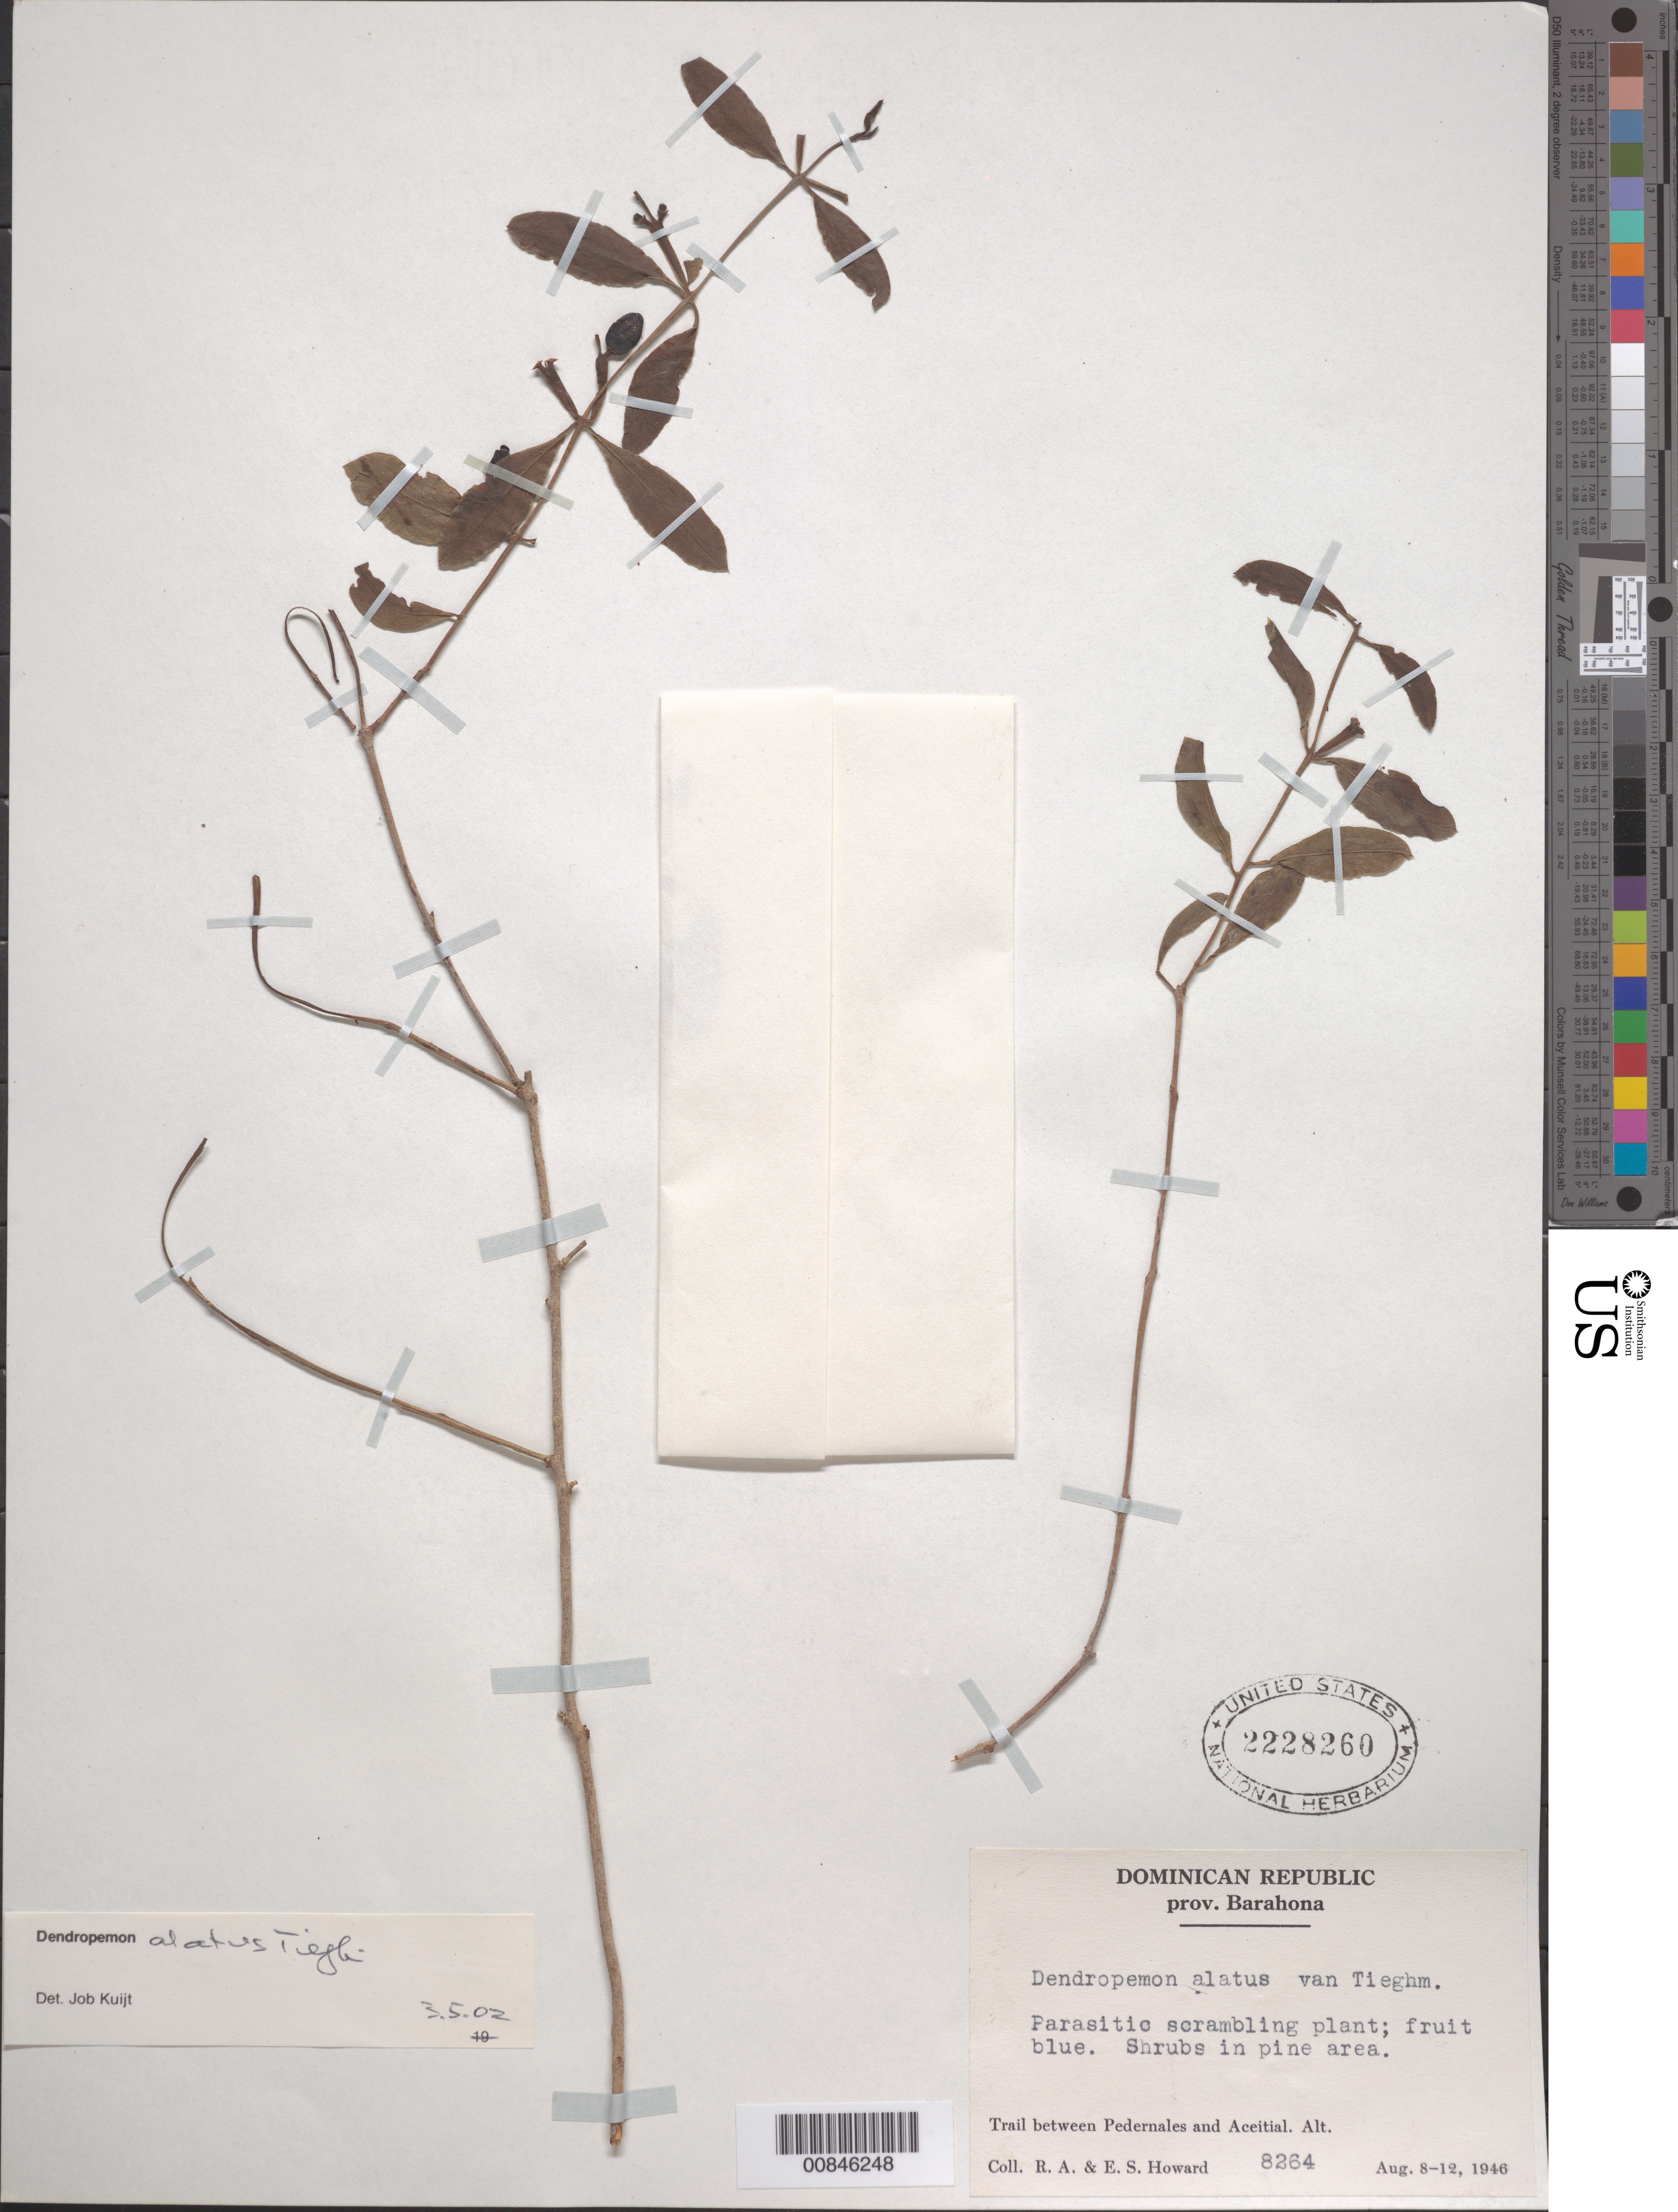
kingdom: Plantae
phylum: Tracheophyta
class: Magnoliopsida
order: Santalales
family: Loranthaceae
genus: Dendropemon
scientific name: Dendropemon alatus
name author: Tiegh.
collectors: R. A. Howard & E. S. Howard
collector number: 8264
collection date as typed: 08 Aug 1946 to 12 Aug 1946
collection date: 1946-08-08/1946-08-12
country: Dominican Republic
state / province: Barahona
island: Hispaniola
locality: Trail between Pedernales and Aceitial.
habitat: Shrubs in Pine area.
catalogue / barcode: US 2228260